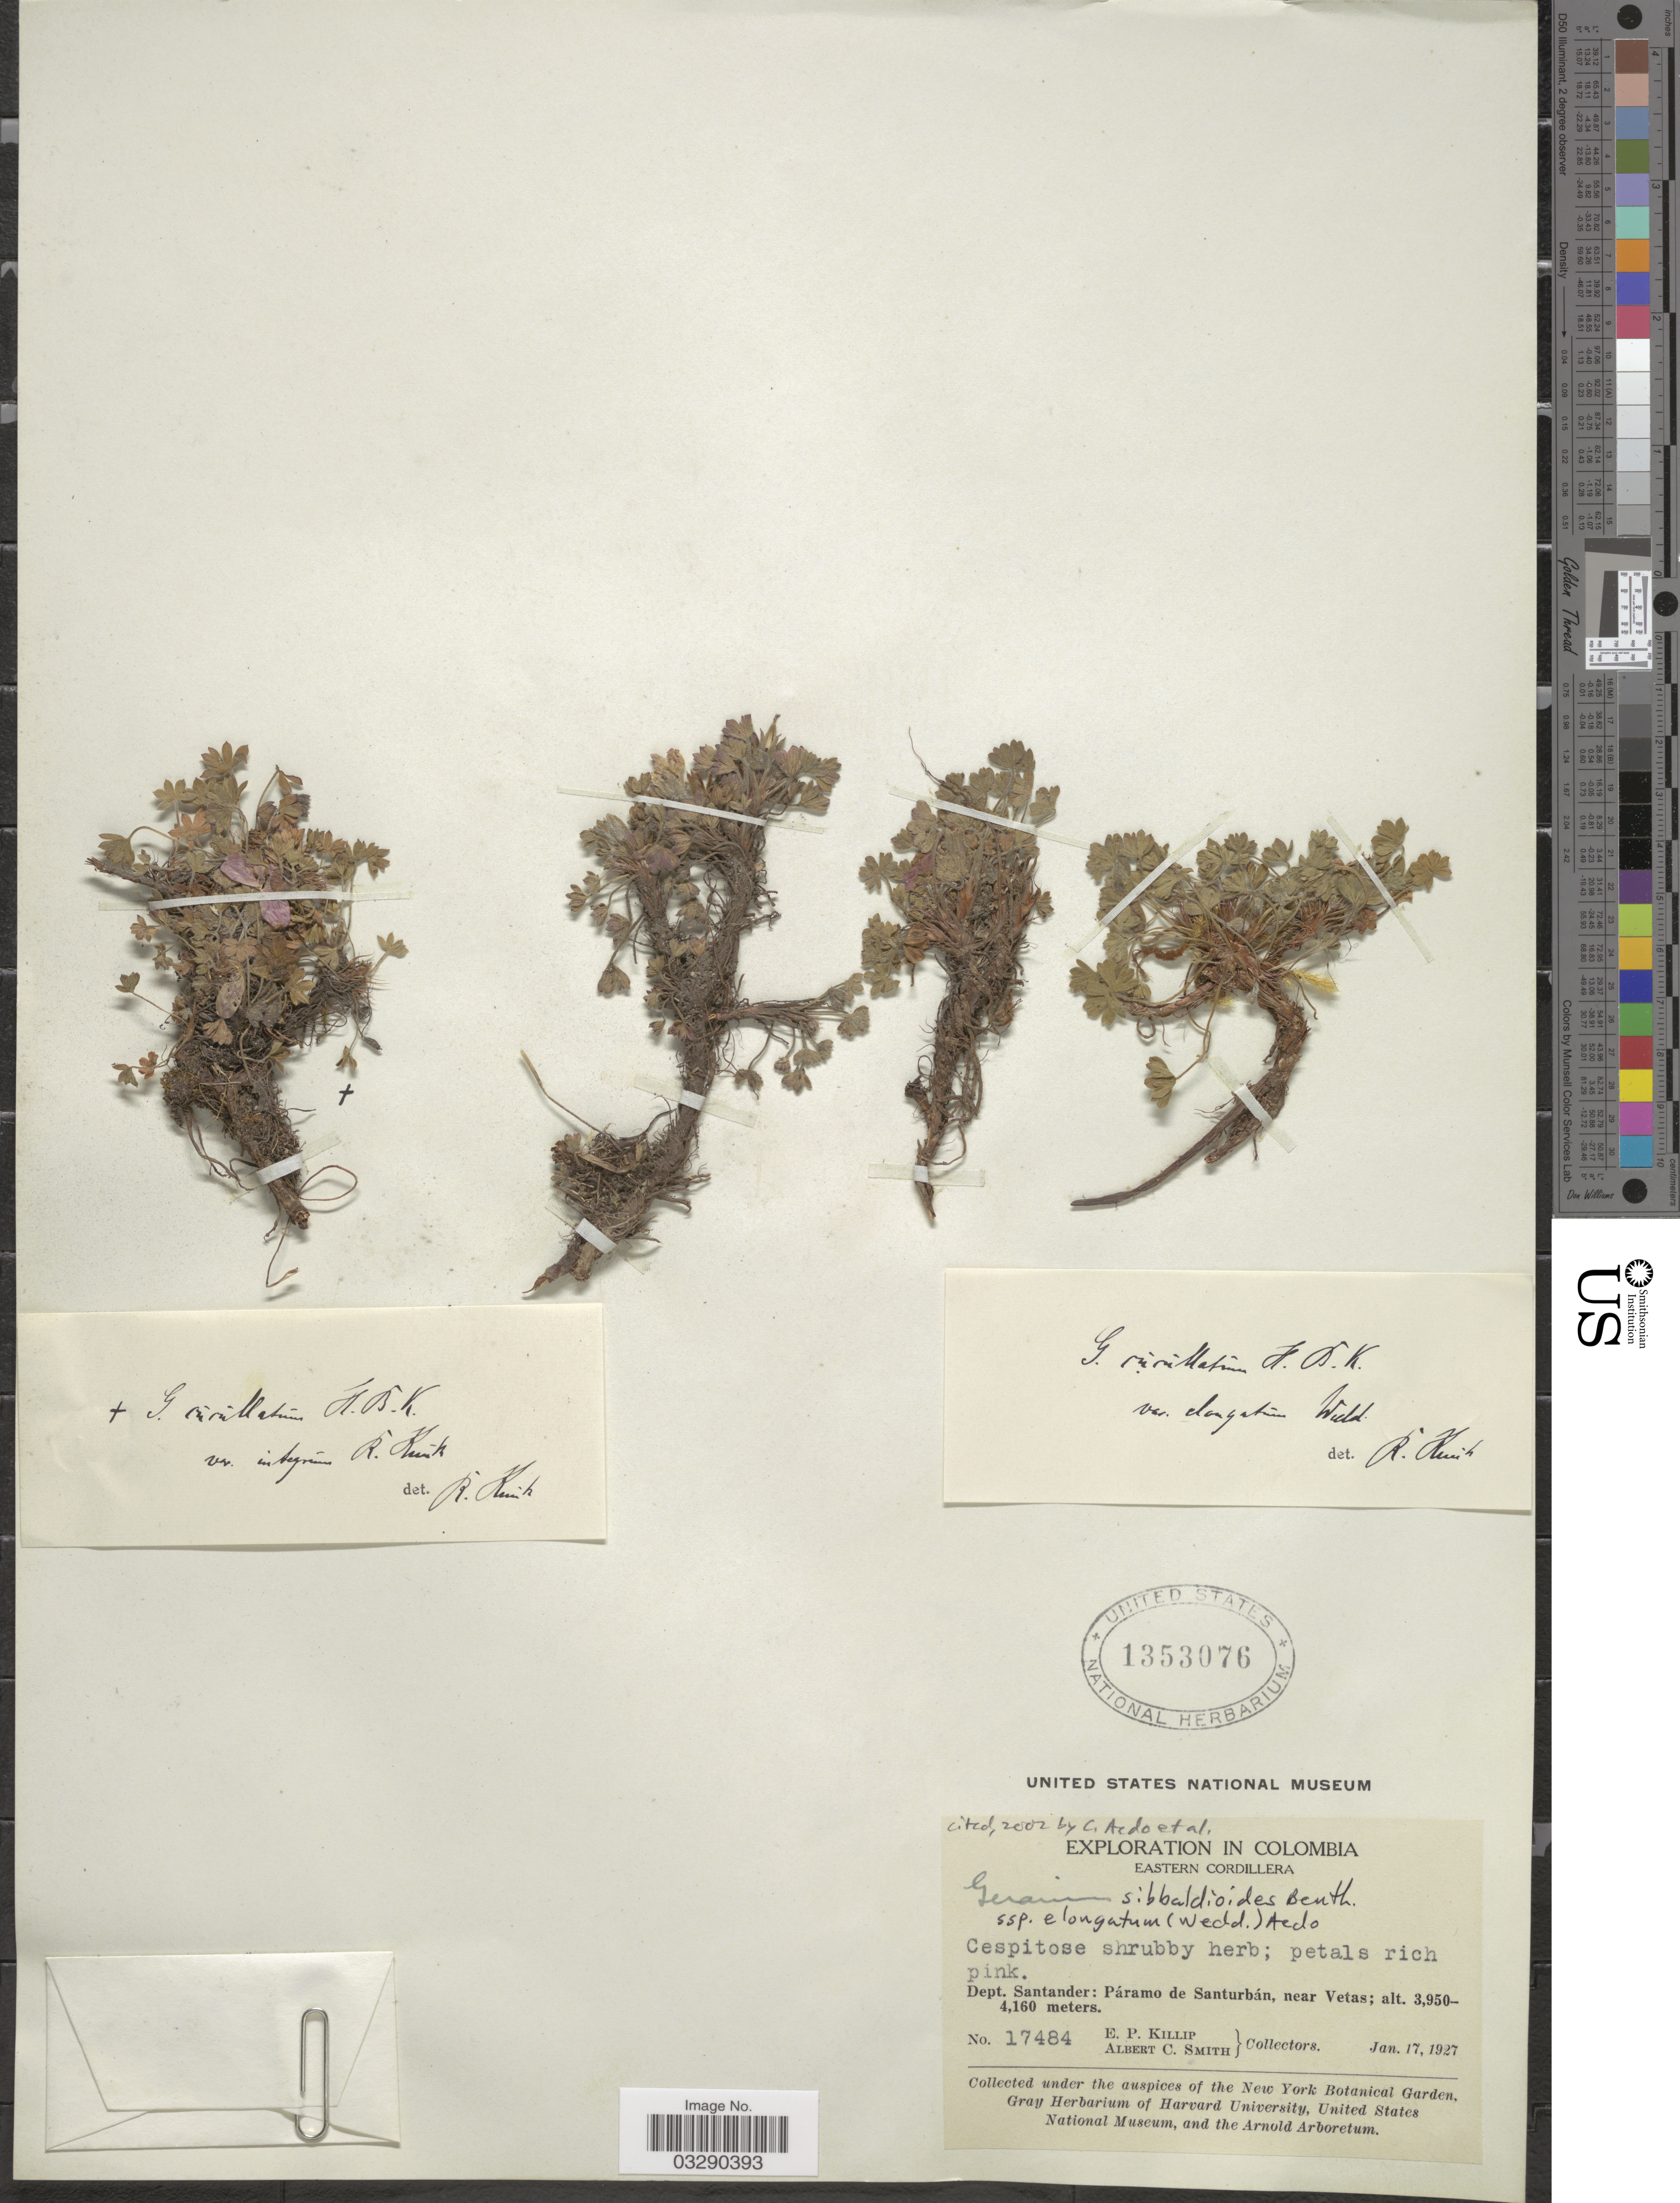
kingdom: Plantae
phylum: Tracheophyta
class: Magnoliopsida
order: Geraniales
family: Geraniaceae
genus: Geranium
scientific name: Geranium sibbaldioides subsp. elongatum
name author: (Wedd.) Aedo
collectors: E. P. Killip & A. C. Smith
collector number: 17484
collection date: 1927-01-17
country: Colombia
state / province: Santander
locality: Eastern Cordillera. Dept. Santander: Páramo de Santurbán, near Vetas.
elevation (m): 3950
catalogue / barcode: US 1353076